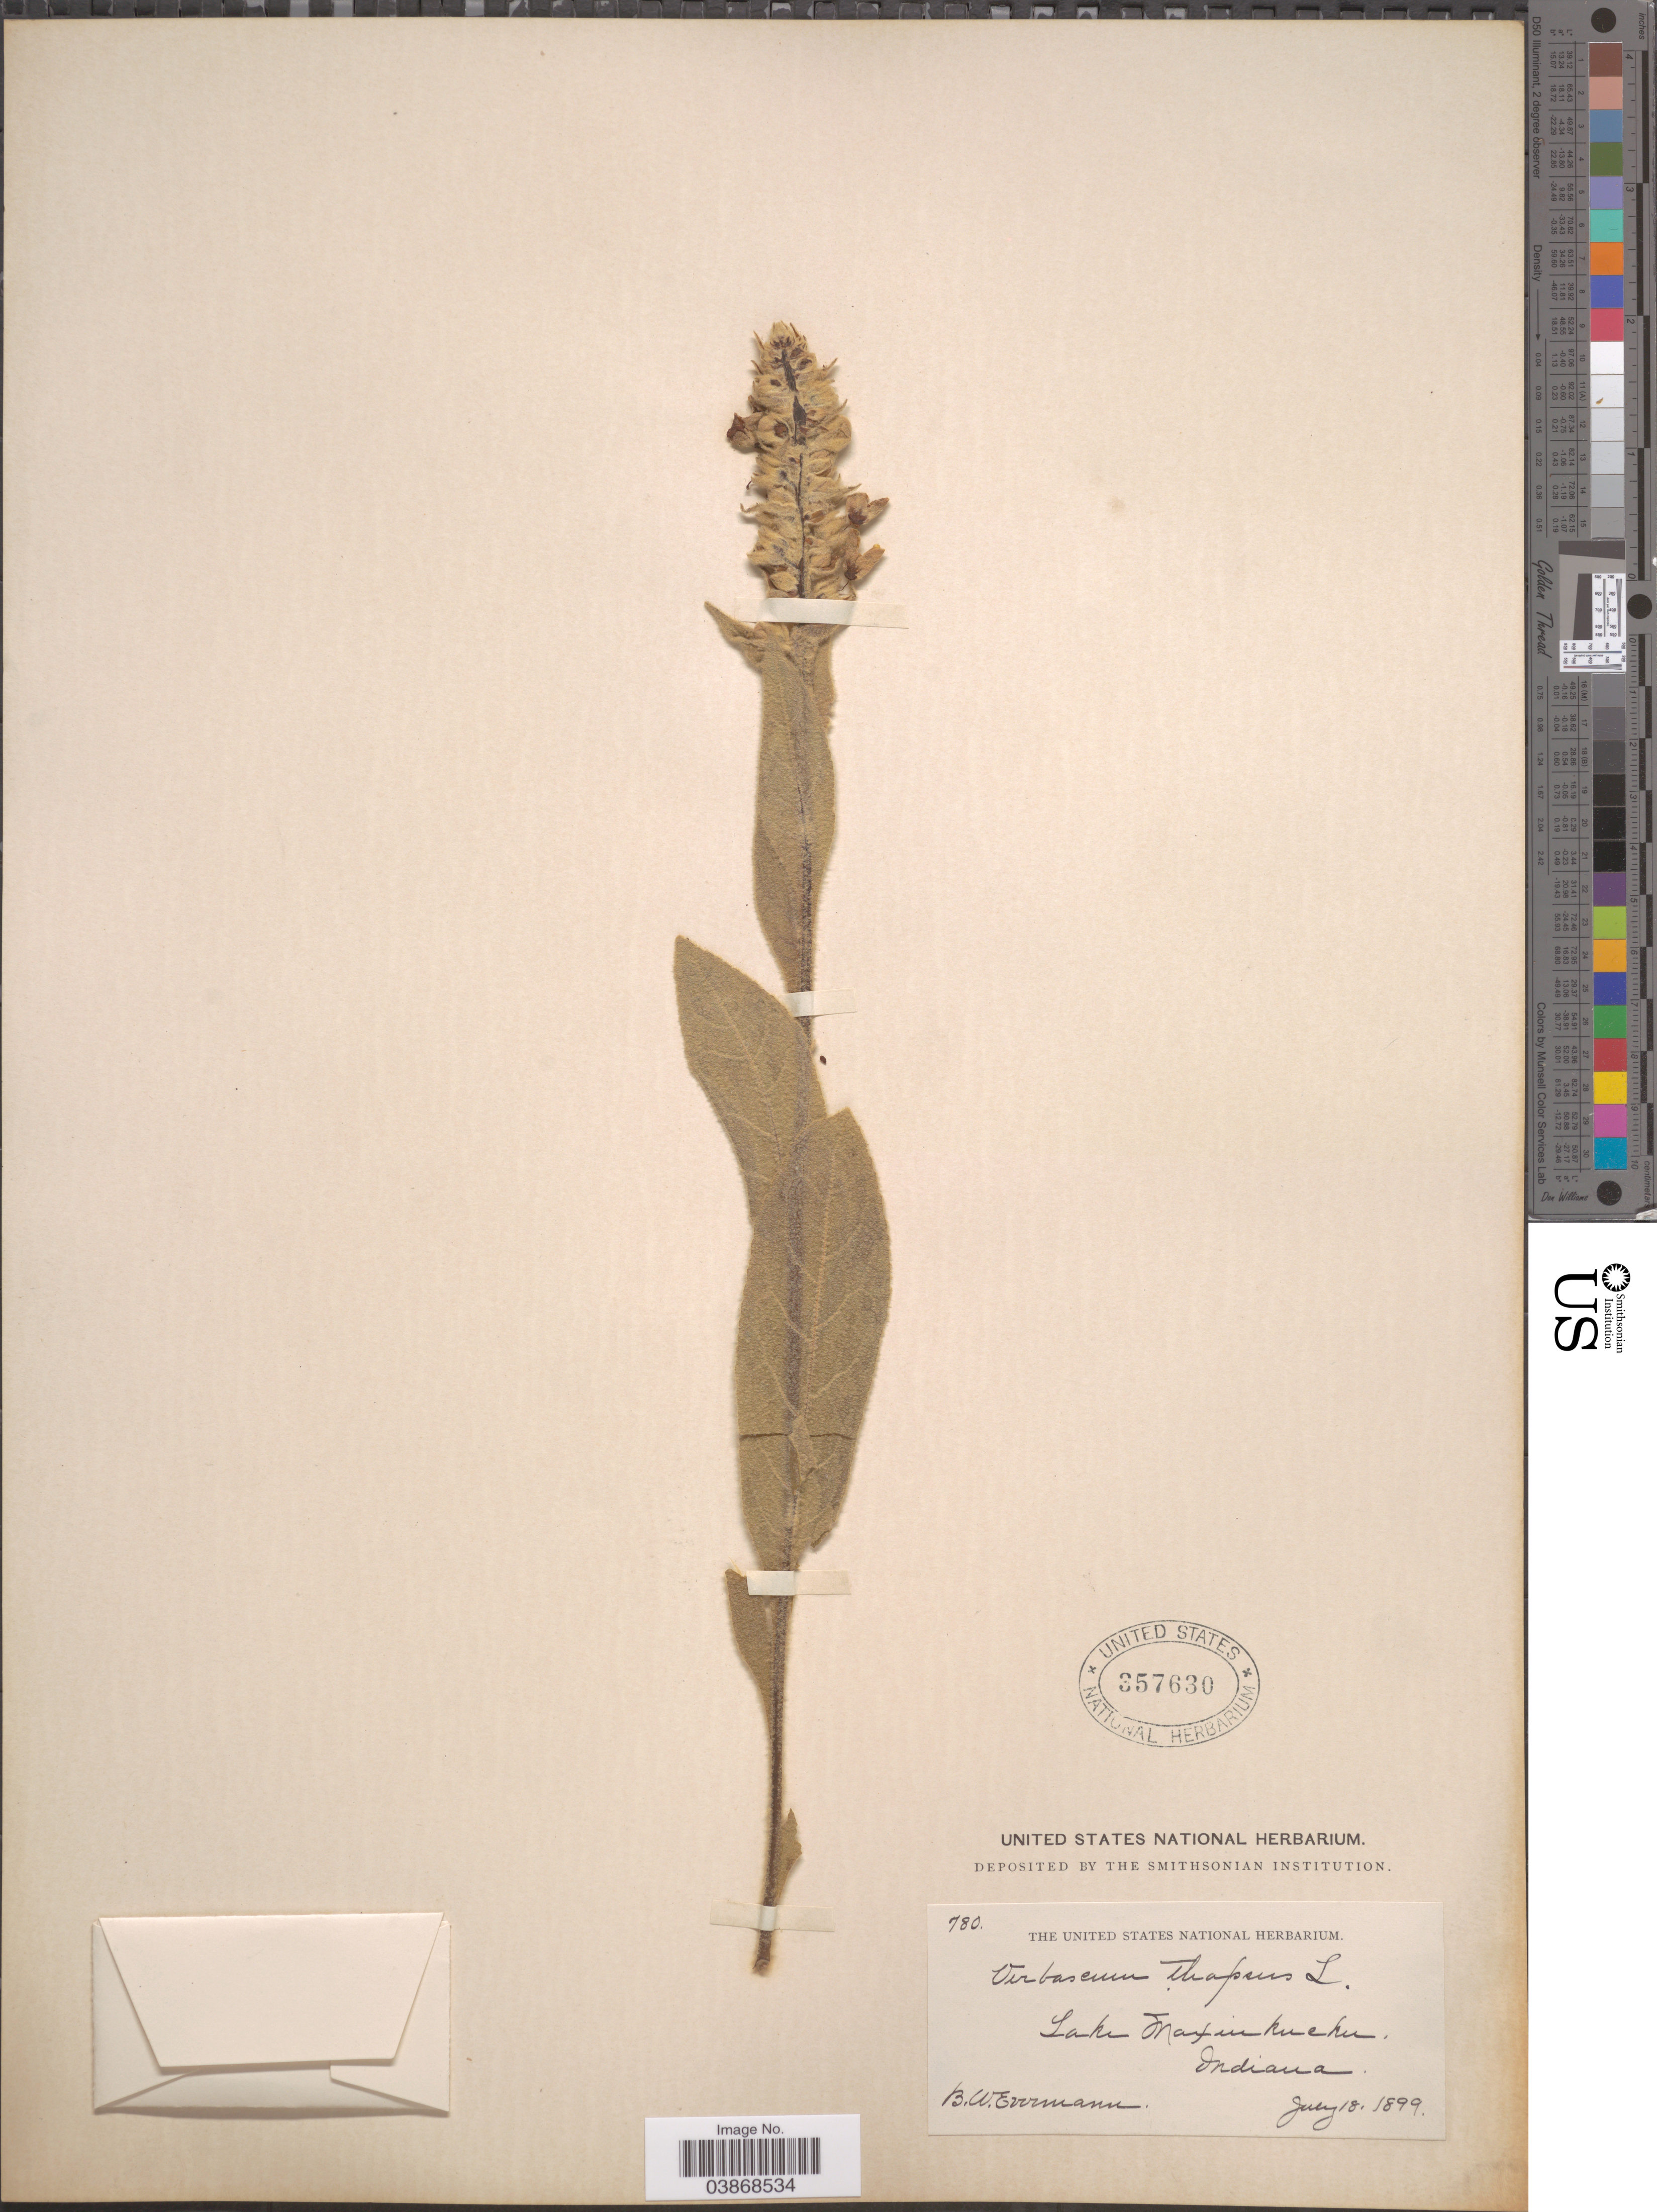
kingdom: Plantae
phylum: Tracheophyta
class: Magnoliopsida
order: Lamiales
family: Scrophulariaceae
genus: Verbascum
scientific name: Verbascum thapsus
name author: L.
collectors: B. W. Evermann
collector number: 780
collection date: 1899-07-18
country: United States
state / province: Indiana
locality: Lake Maxinkuckee.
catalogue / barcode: US 357630